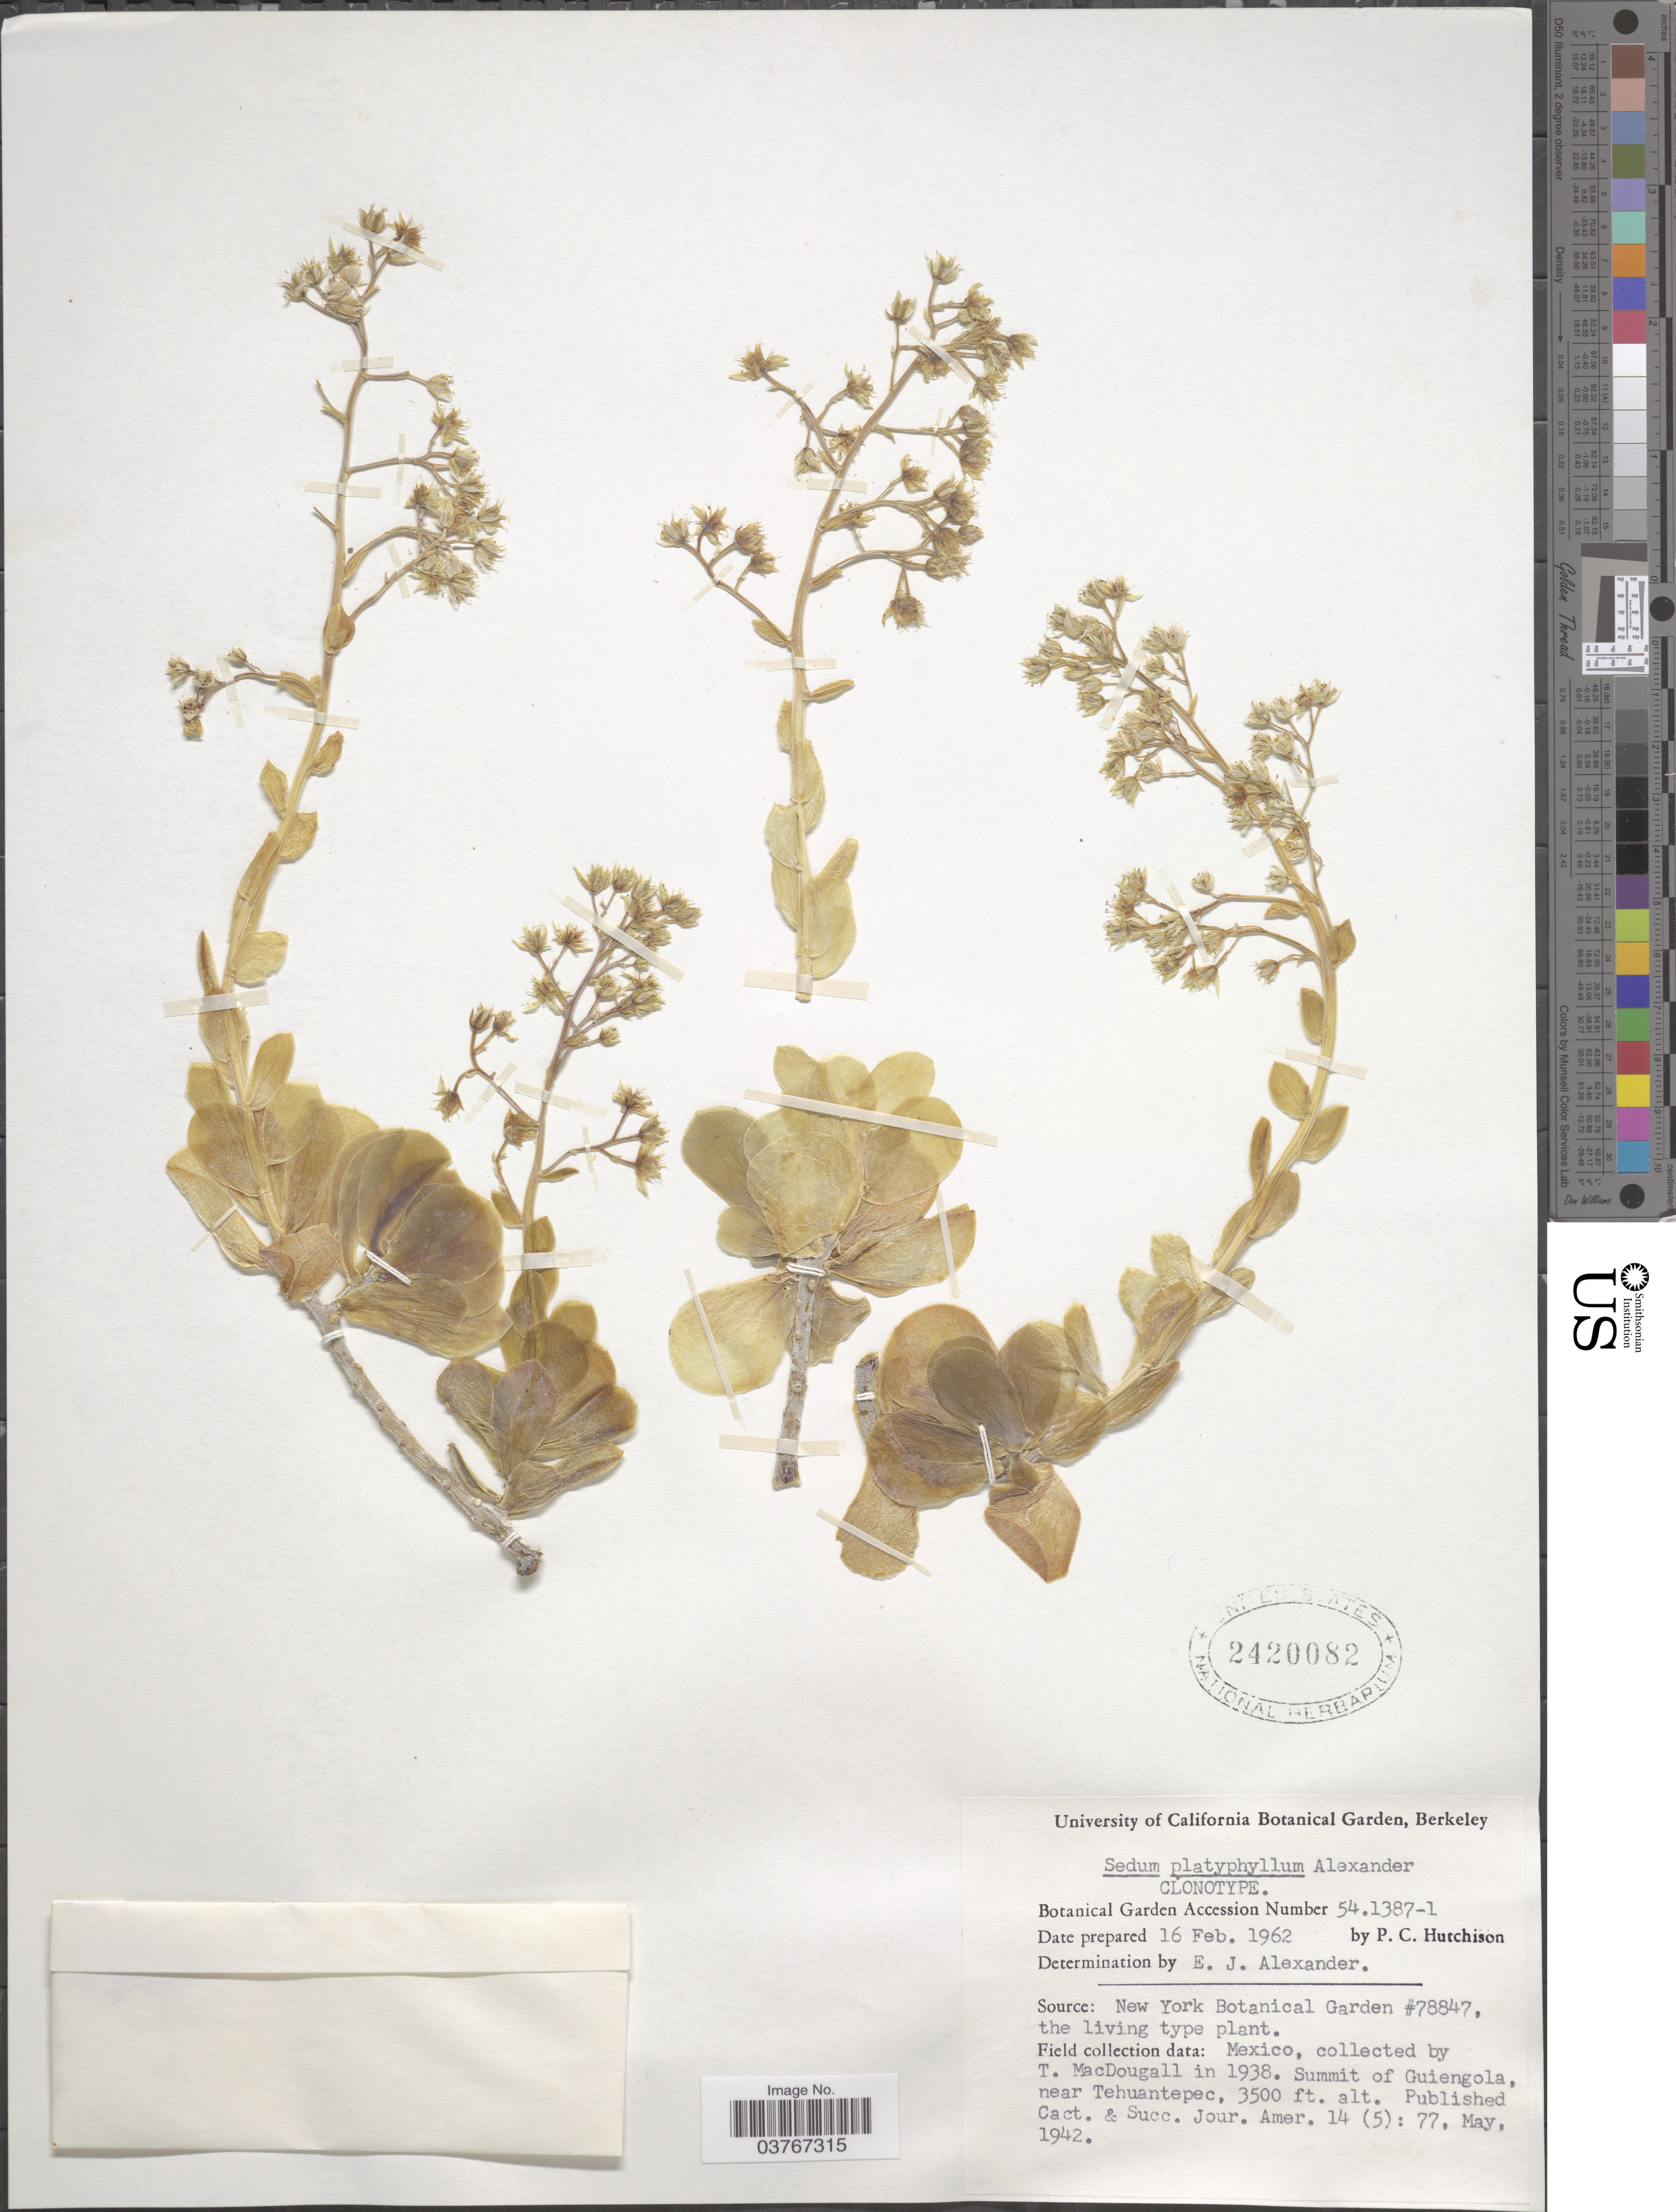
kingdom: Plantae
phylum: Tracheophyta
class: Magnoliopsida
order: Saxifragales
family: Crassulaceae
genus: Sedum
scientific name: Sedum alexanderi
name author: Eggli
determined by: Strong, Mark T., (BOT), Smithsonian Institution - National Museum of Natural History (UNITED STATES)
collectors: P. C. Hutchison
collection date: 1962-02-16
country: United States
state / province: California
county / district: Alameda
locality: University of California Botanical Garden, Berkeley.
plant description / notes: Clonotype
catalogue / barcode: US 2420082